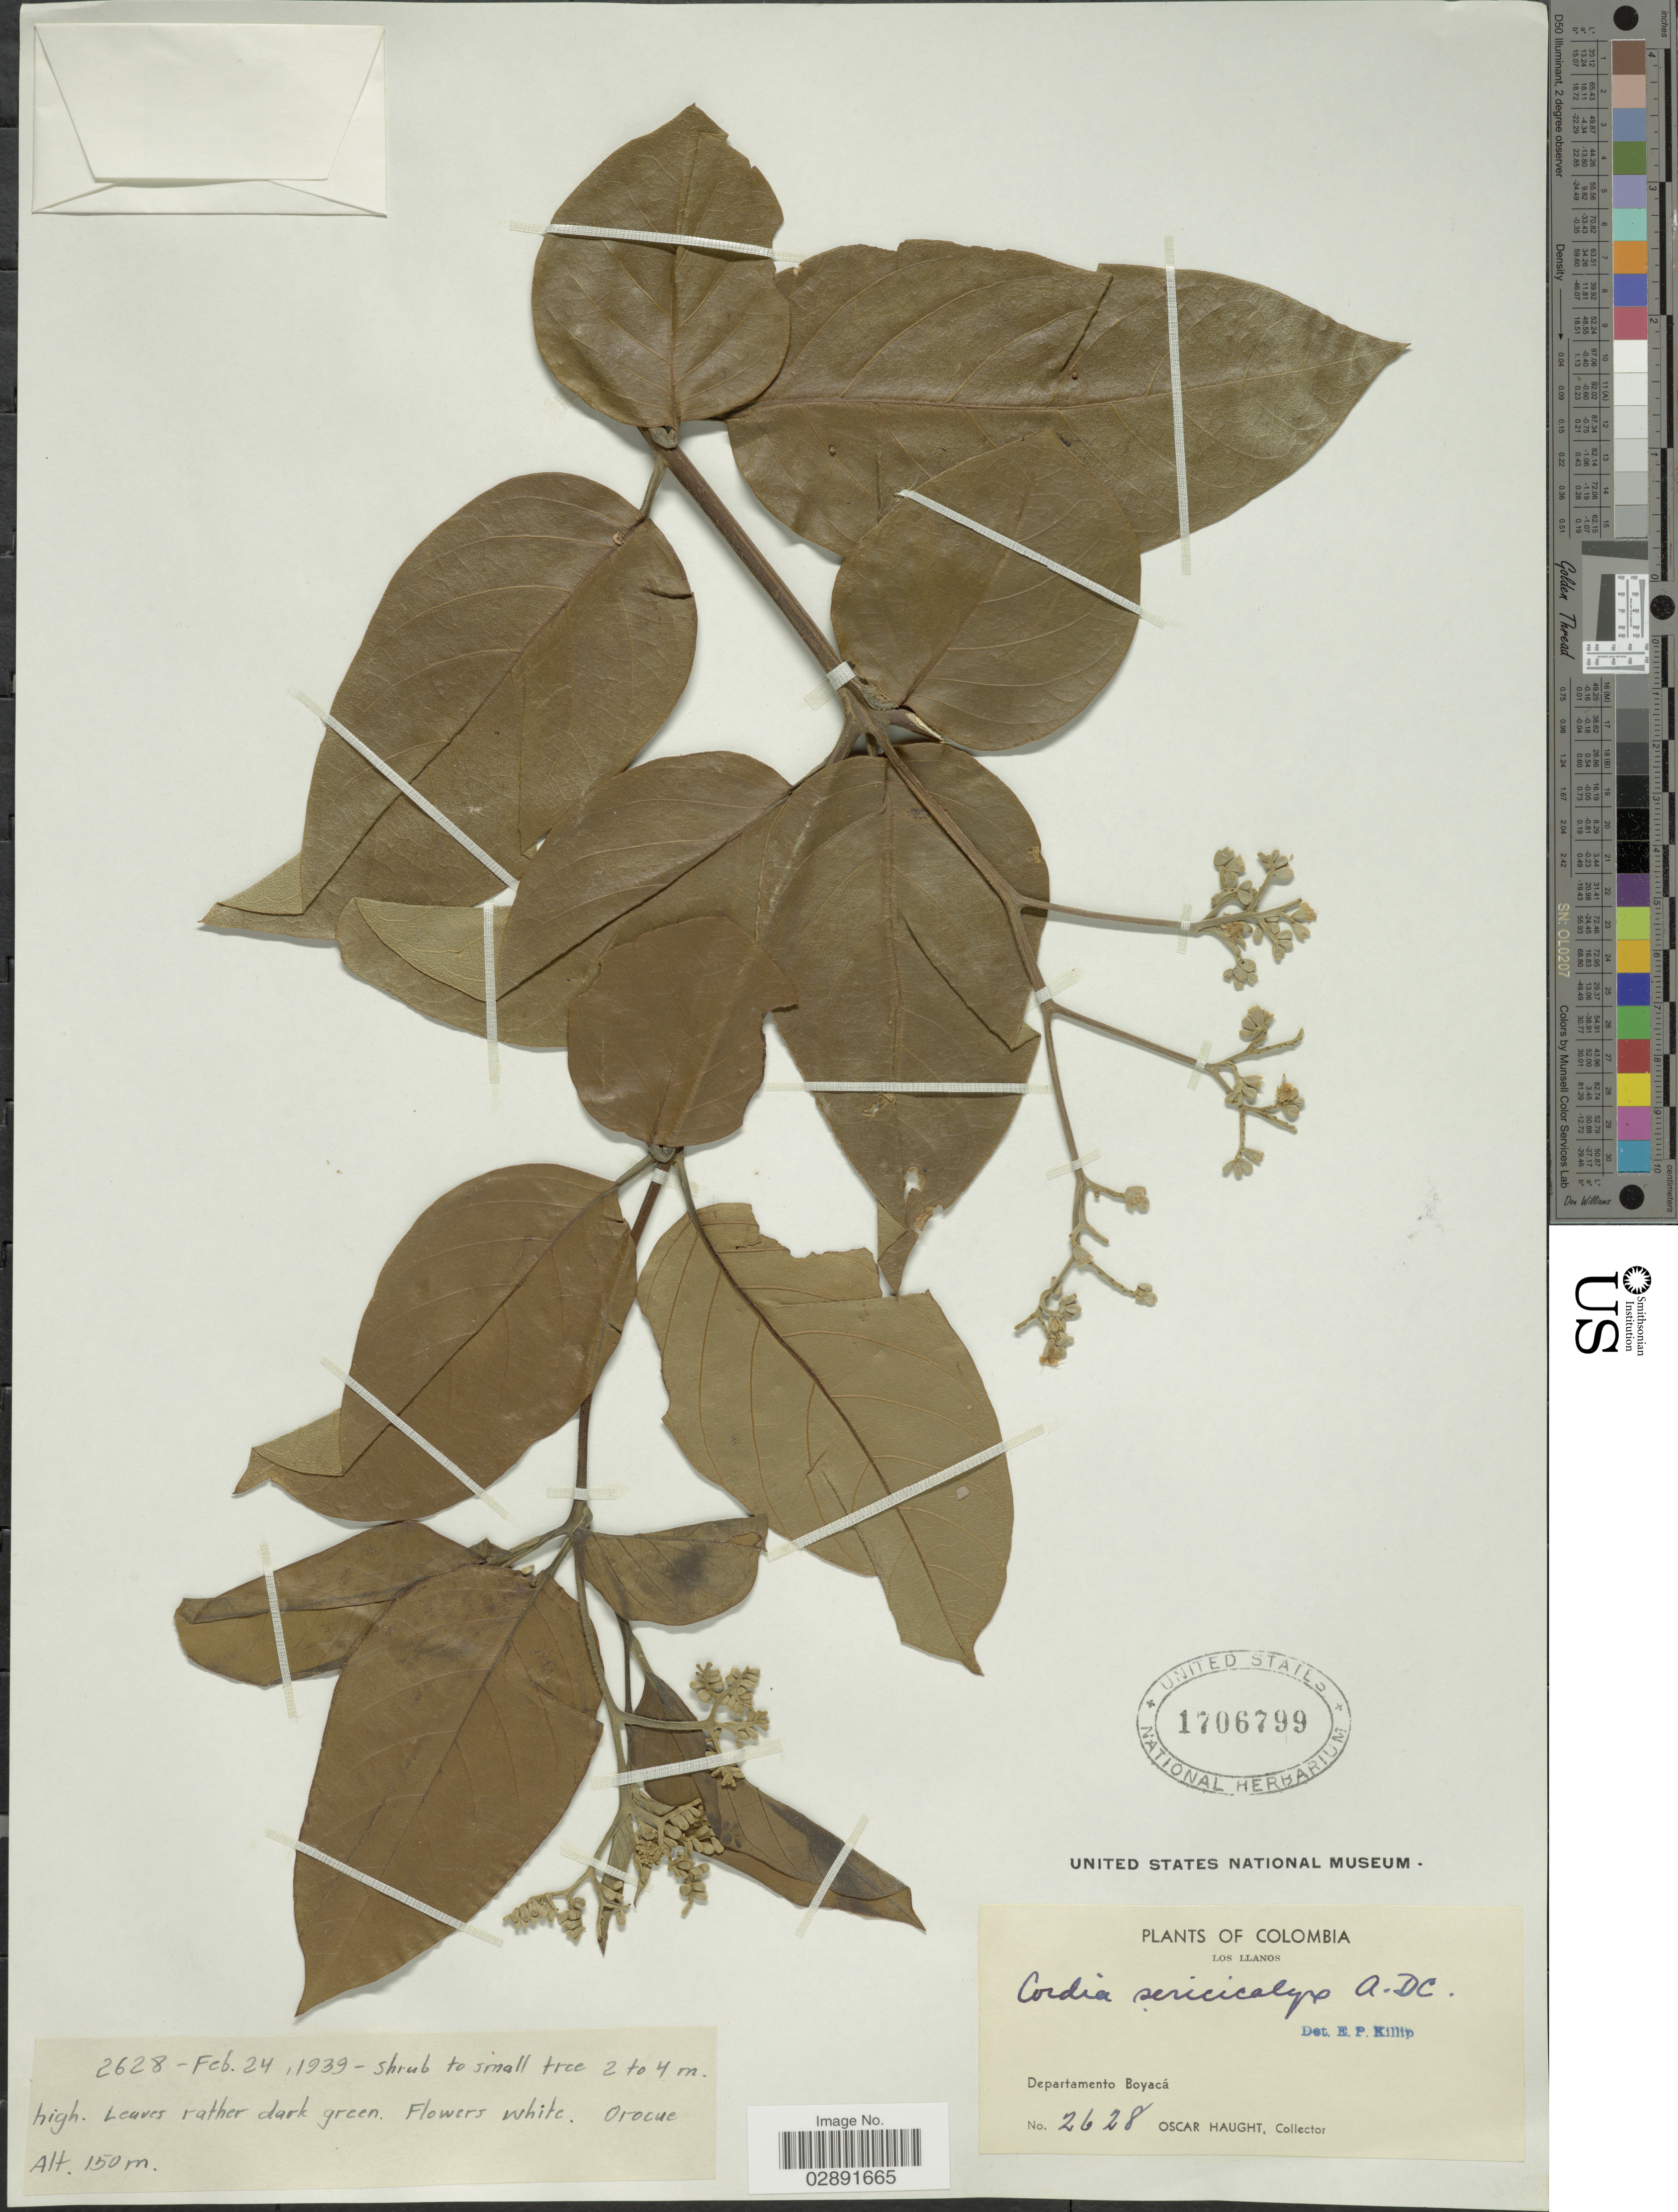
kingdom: Plantae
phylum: Tracheophyta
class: Magnoliopsida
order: Boraginales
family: Cordiaceae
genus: Cordia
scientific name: Cordia sericicalyx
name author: A. DC. in DC.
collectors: O. Haught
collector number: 2628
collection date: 1939-02-24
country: Colombia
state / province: Boyacá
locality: Los Llanos. Departamento Boyacá. Orocue.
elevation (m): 150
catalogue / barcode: US 1706799